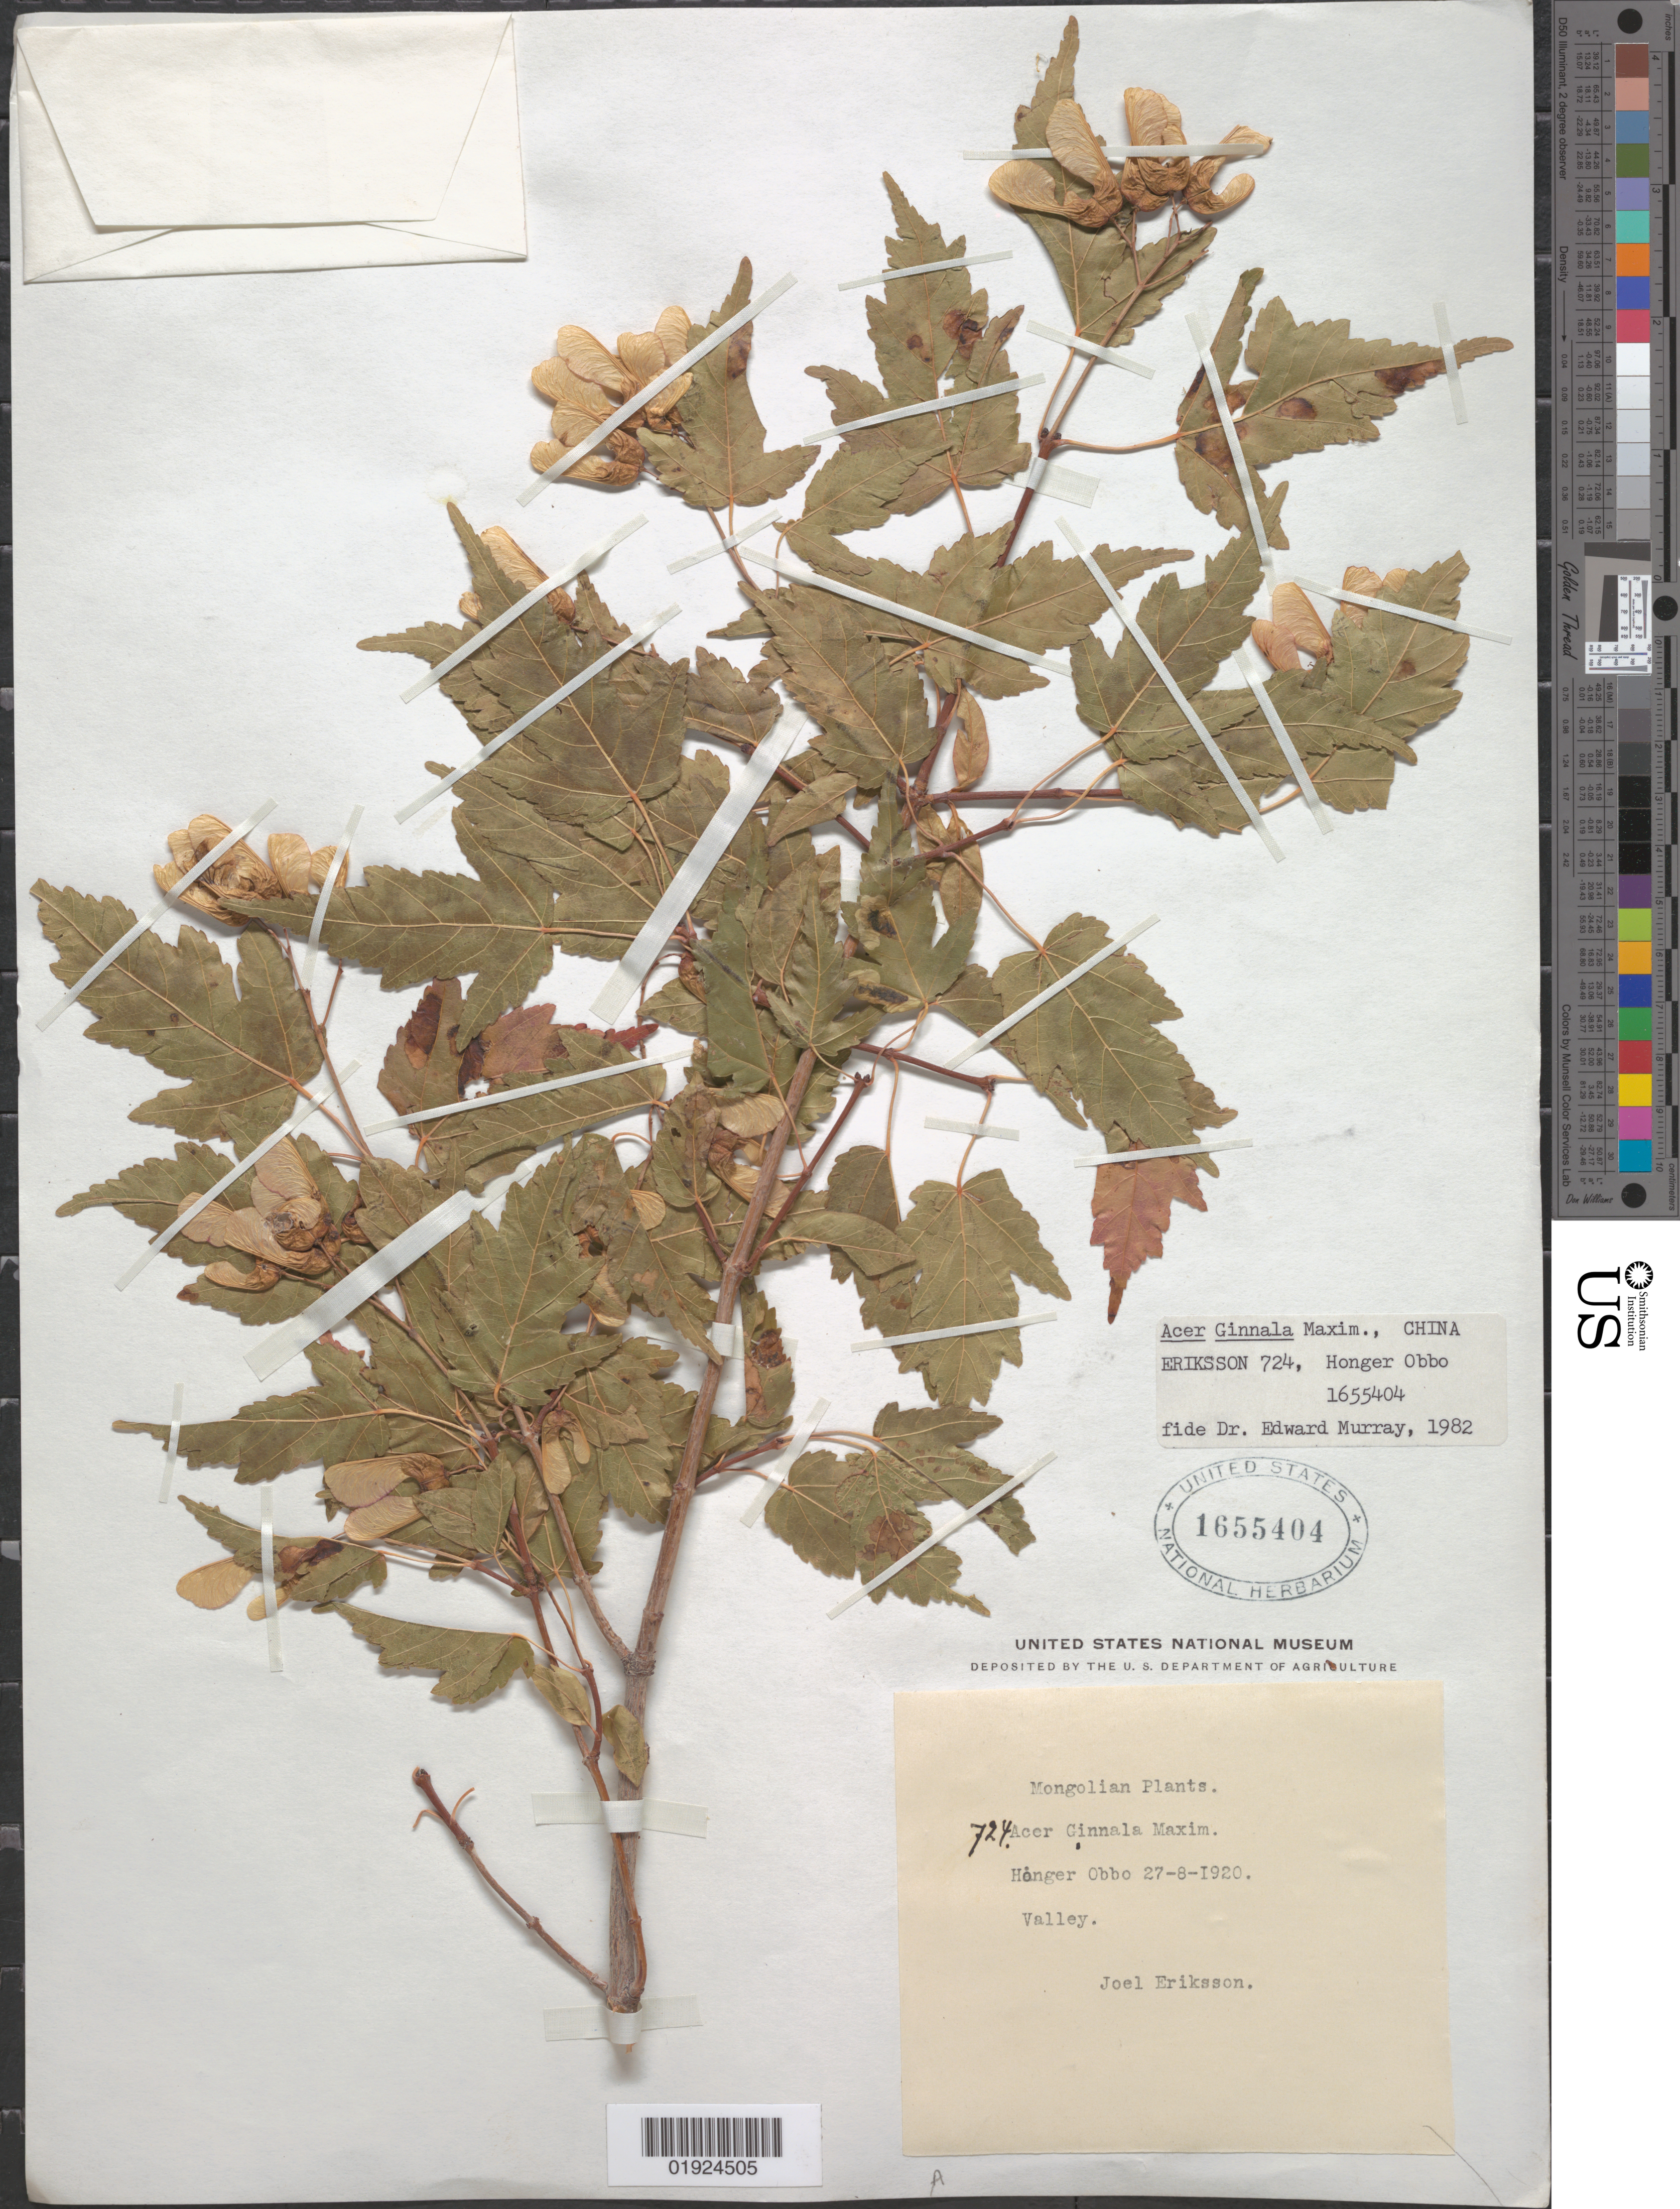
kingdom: Plantae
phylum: Tracheophyta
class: Magnoliopsida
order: Sapindales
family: Sapindaceae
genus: Acer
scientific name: Acer ginnala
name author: Maxim.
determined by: Murray, Edward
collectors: J. Eriksson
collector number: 724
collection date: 1920-08-27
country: China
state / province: Nei Monggol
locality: Honger Obbo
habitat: Valley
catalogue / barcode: US 1655404